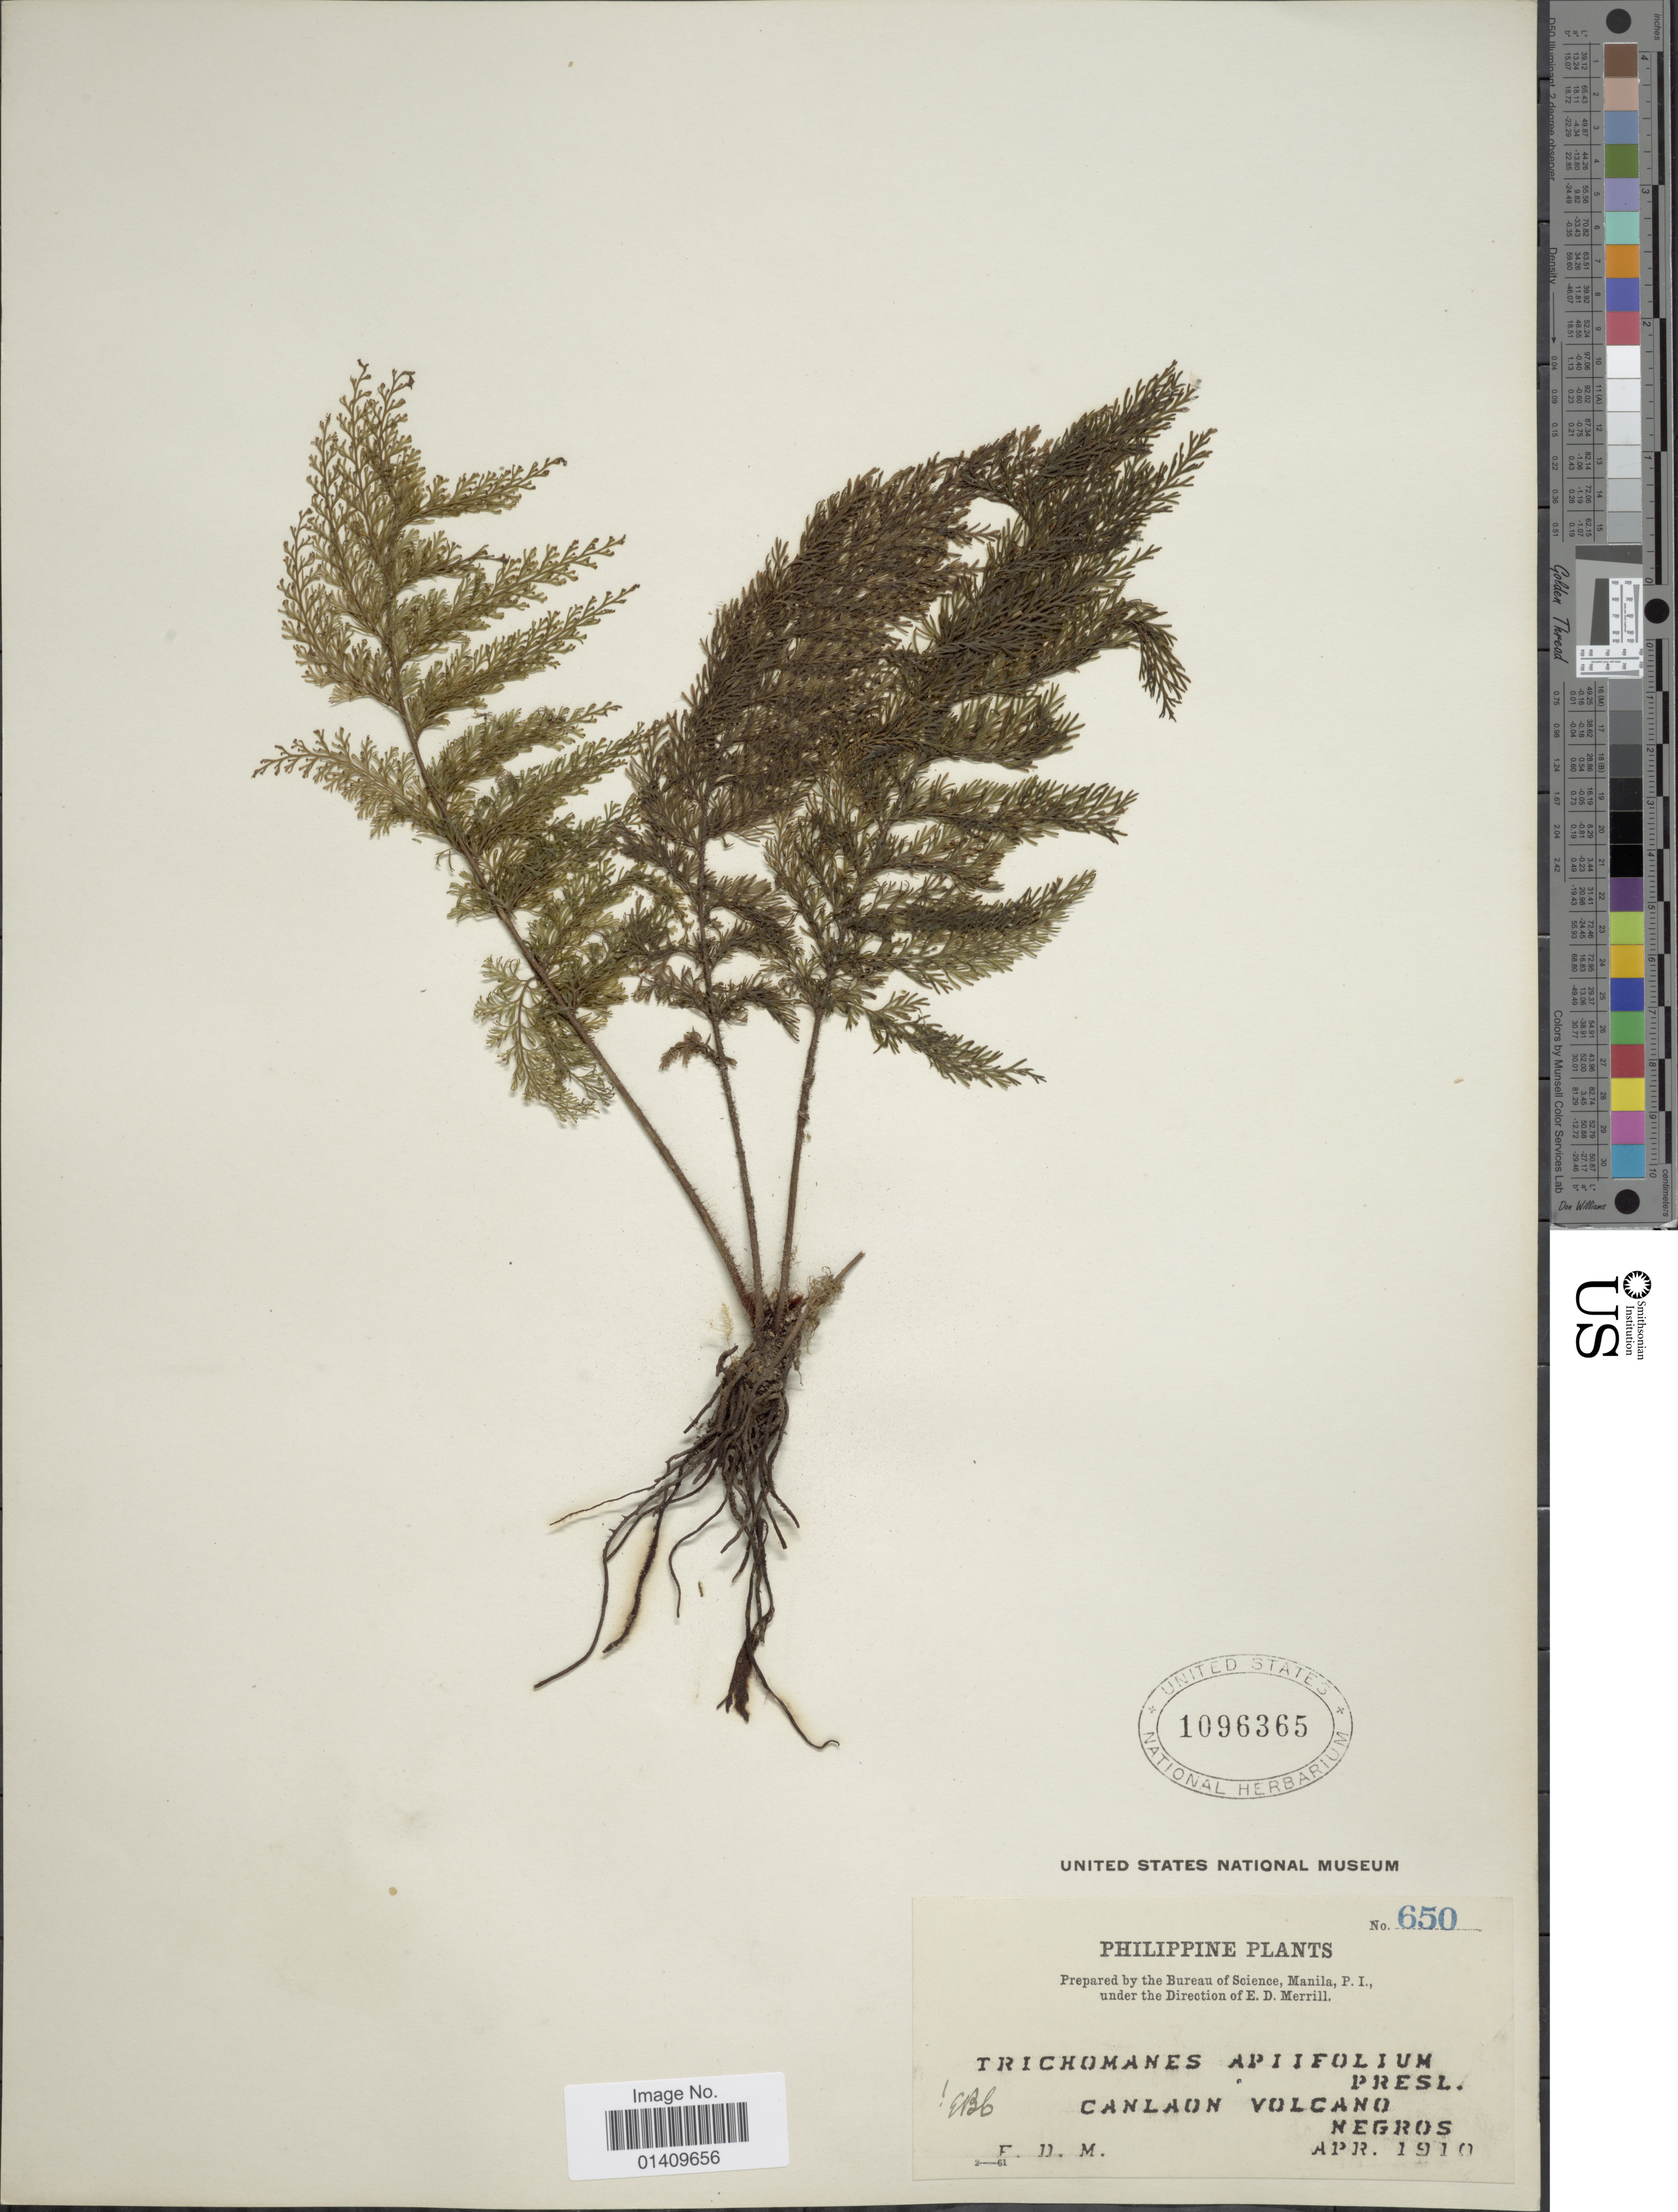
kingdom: Plantae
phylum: Tracheophyta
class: Polypodiopsida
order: Hymenophyllales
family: Hymenophyllaceae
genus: Callistopteris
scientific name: Callistopteris apiifolia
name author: (C. Presl) Copel.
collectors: E. D. Merrill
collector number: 650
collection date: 1910-04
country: Philippines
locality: Philippine plants Canlaon Volcano Negros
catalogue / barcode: US 1096365